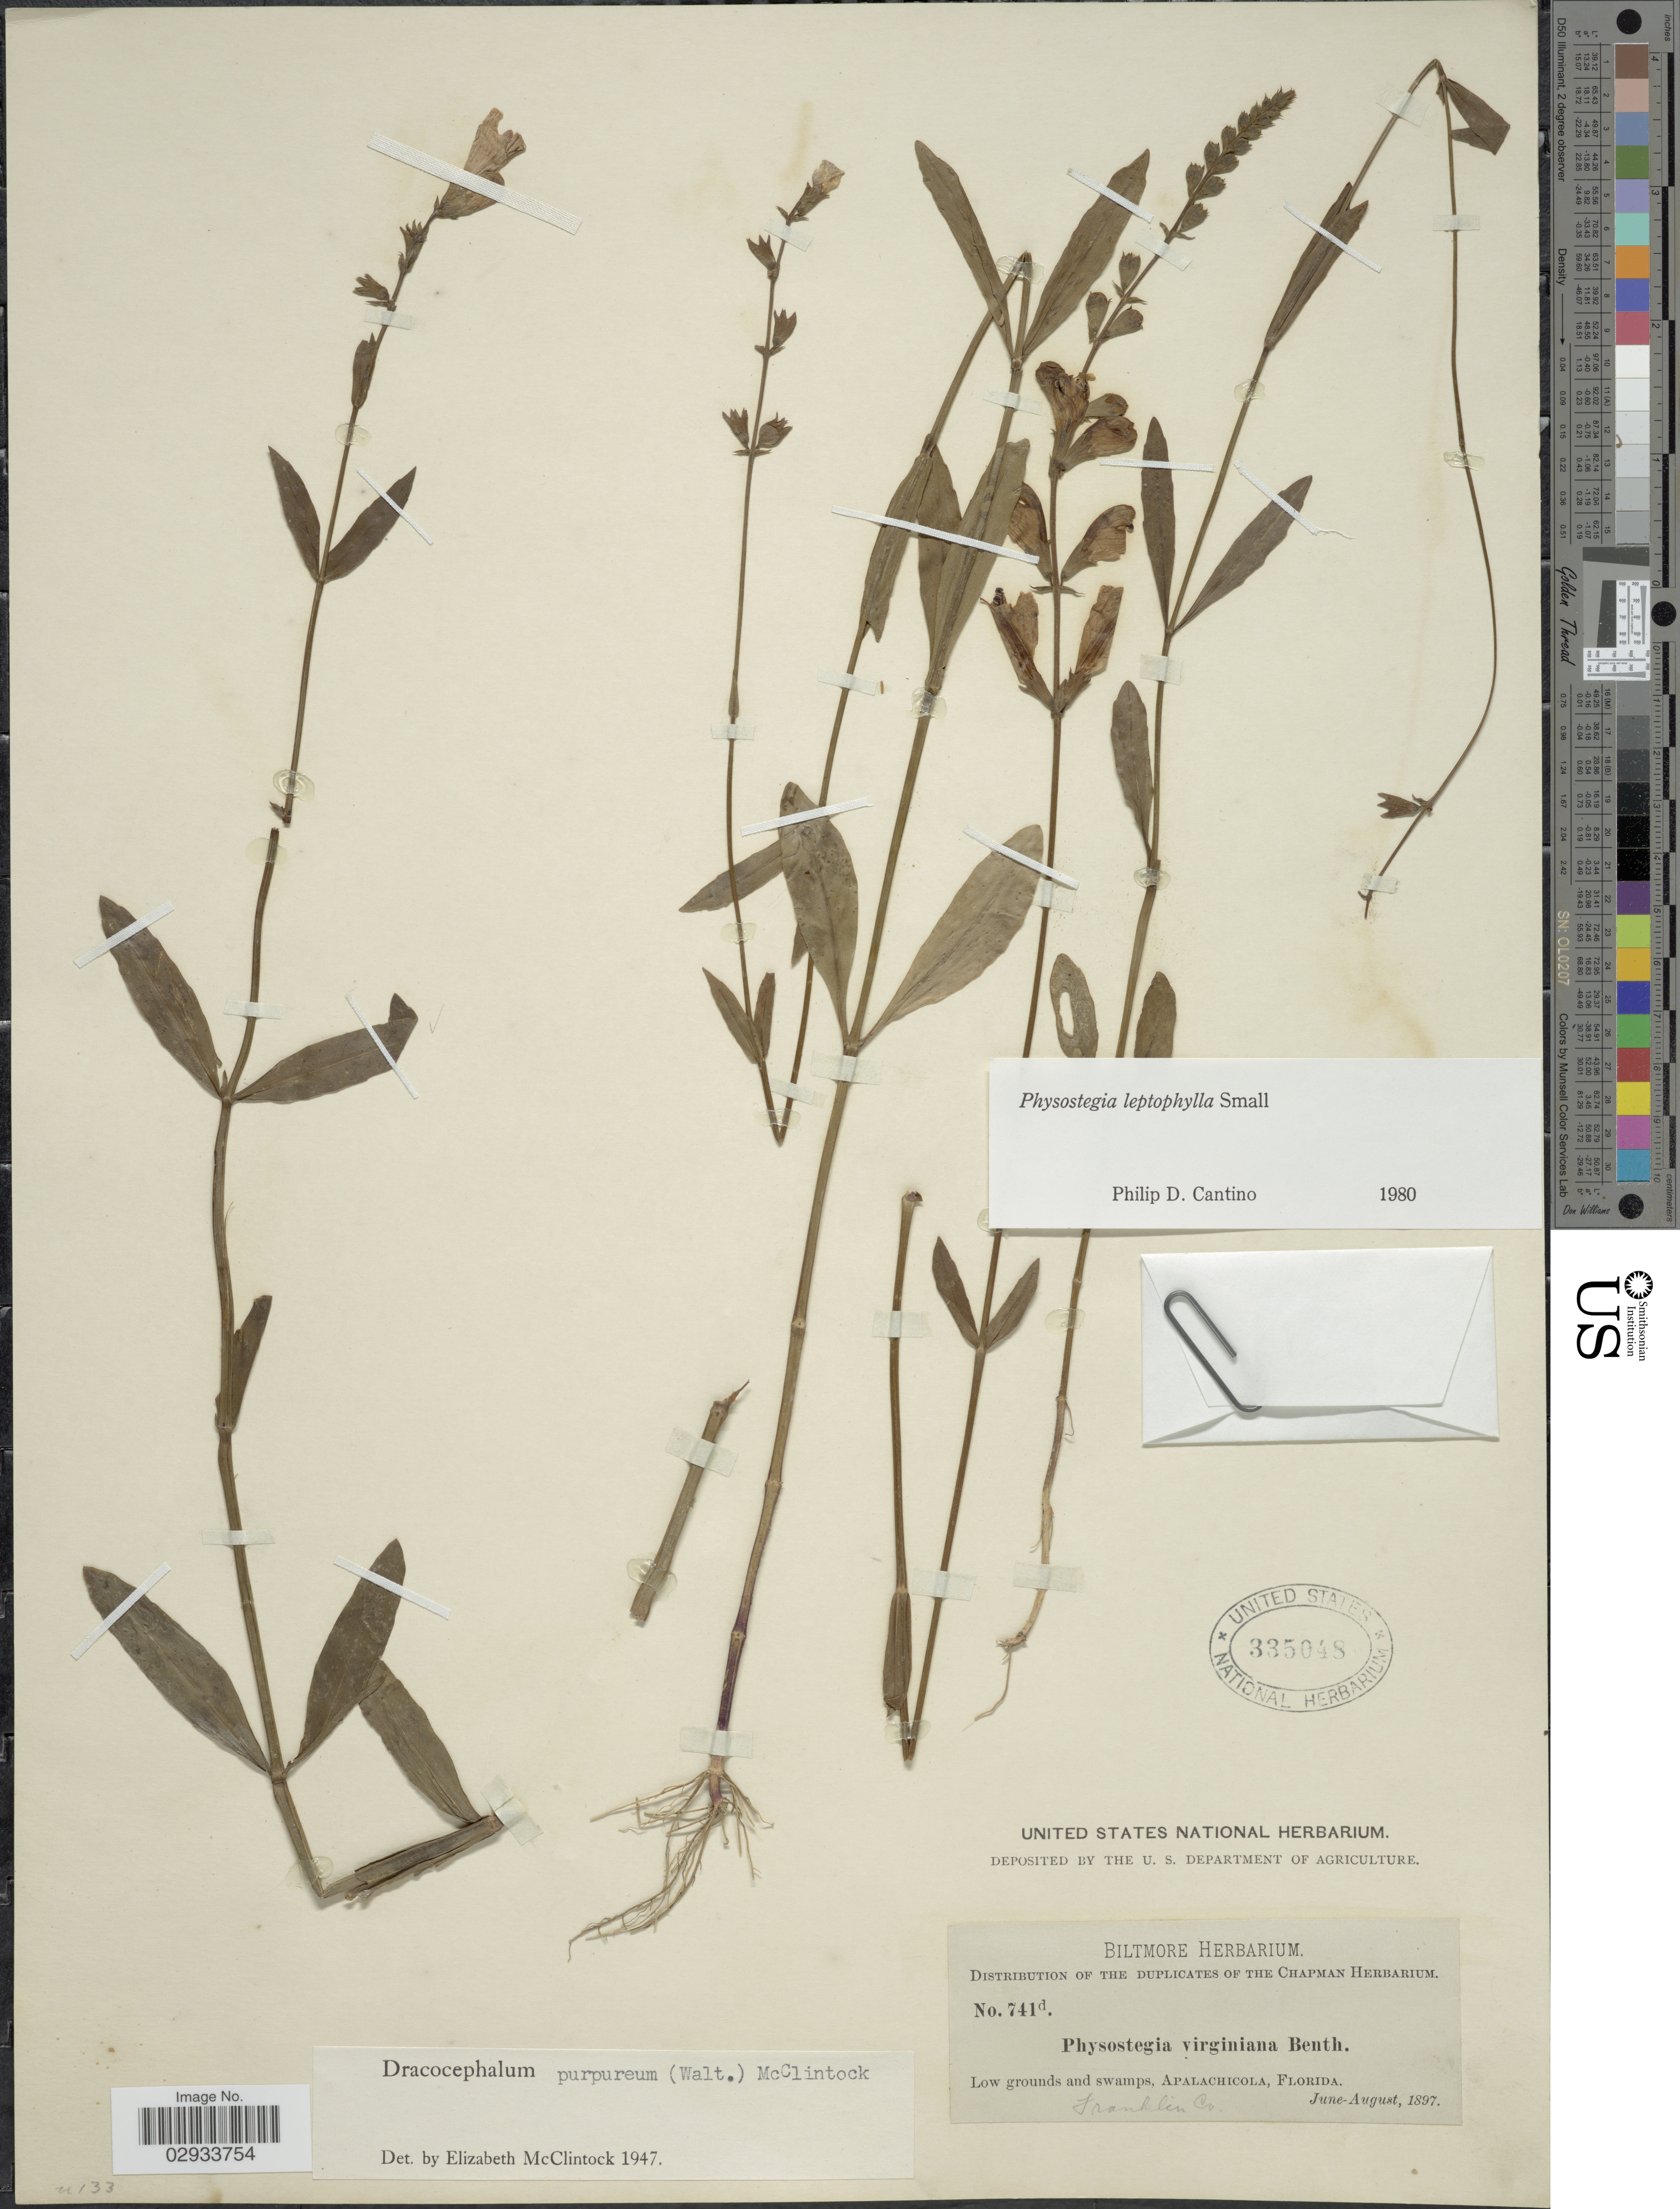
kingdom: Plantae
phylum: Tracheophyta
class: Magnoliopsida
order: Lamiales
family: Lamiaceae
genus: Physostegia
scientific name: Physostegia leptophylla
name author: Small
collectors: ex herb. Biltmore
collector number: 741d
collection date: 1897-06/1897-08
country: United States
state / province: Florida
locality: Low grounds and swamps, Apalachicola, Franklin Co., Florida.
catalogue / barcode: US 335048